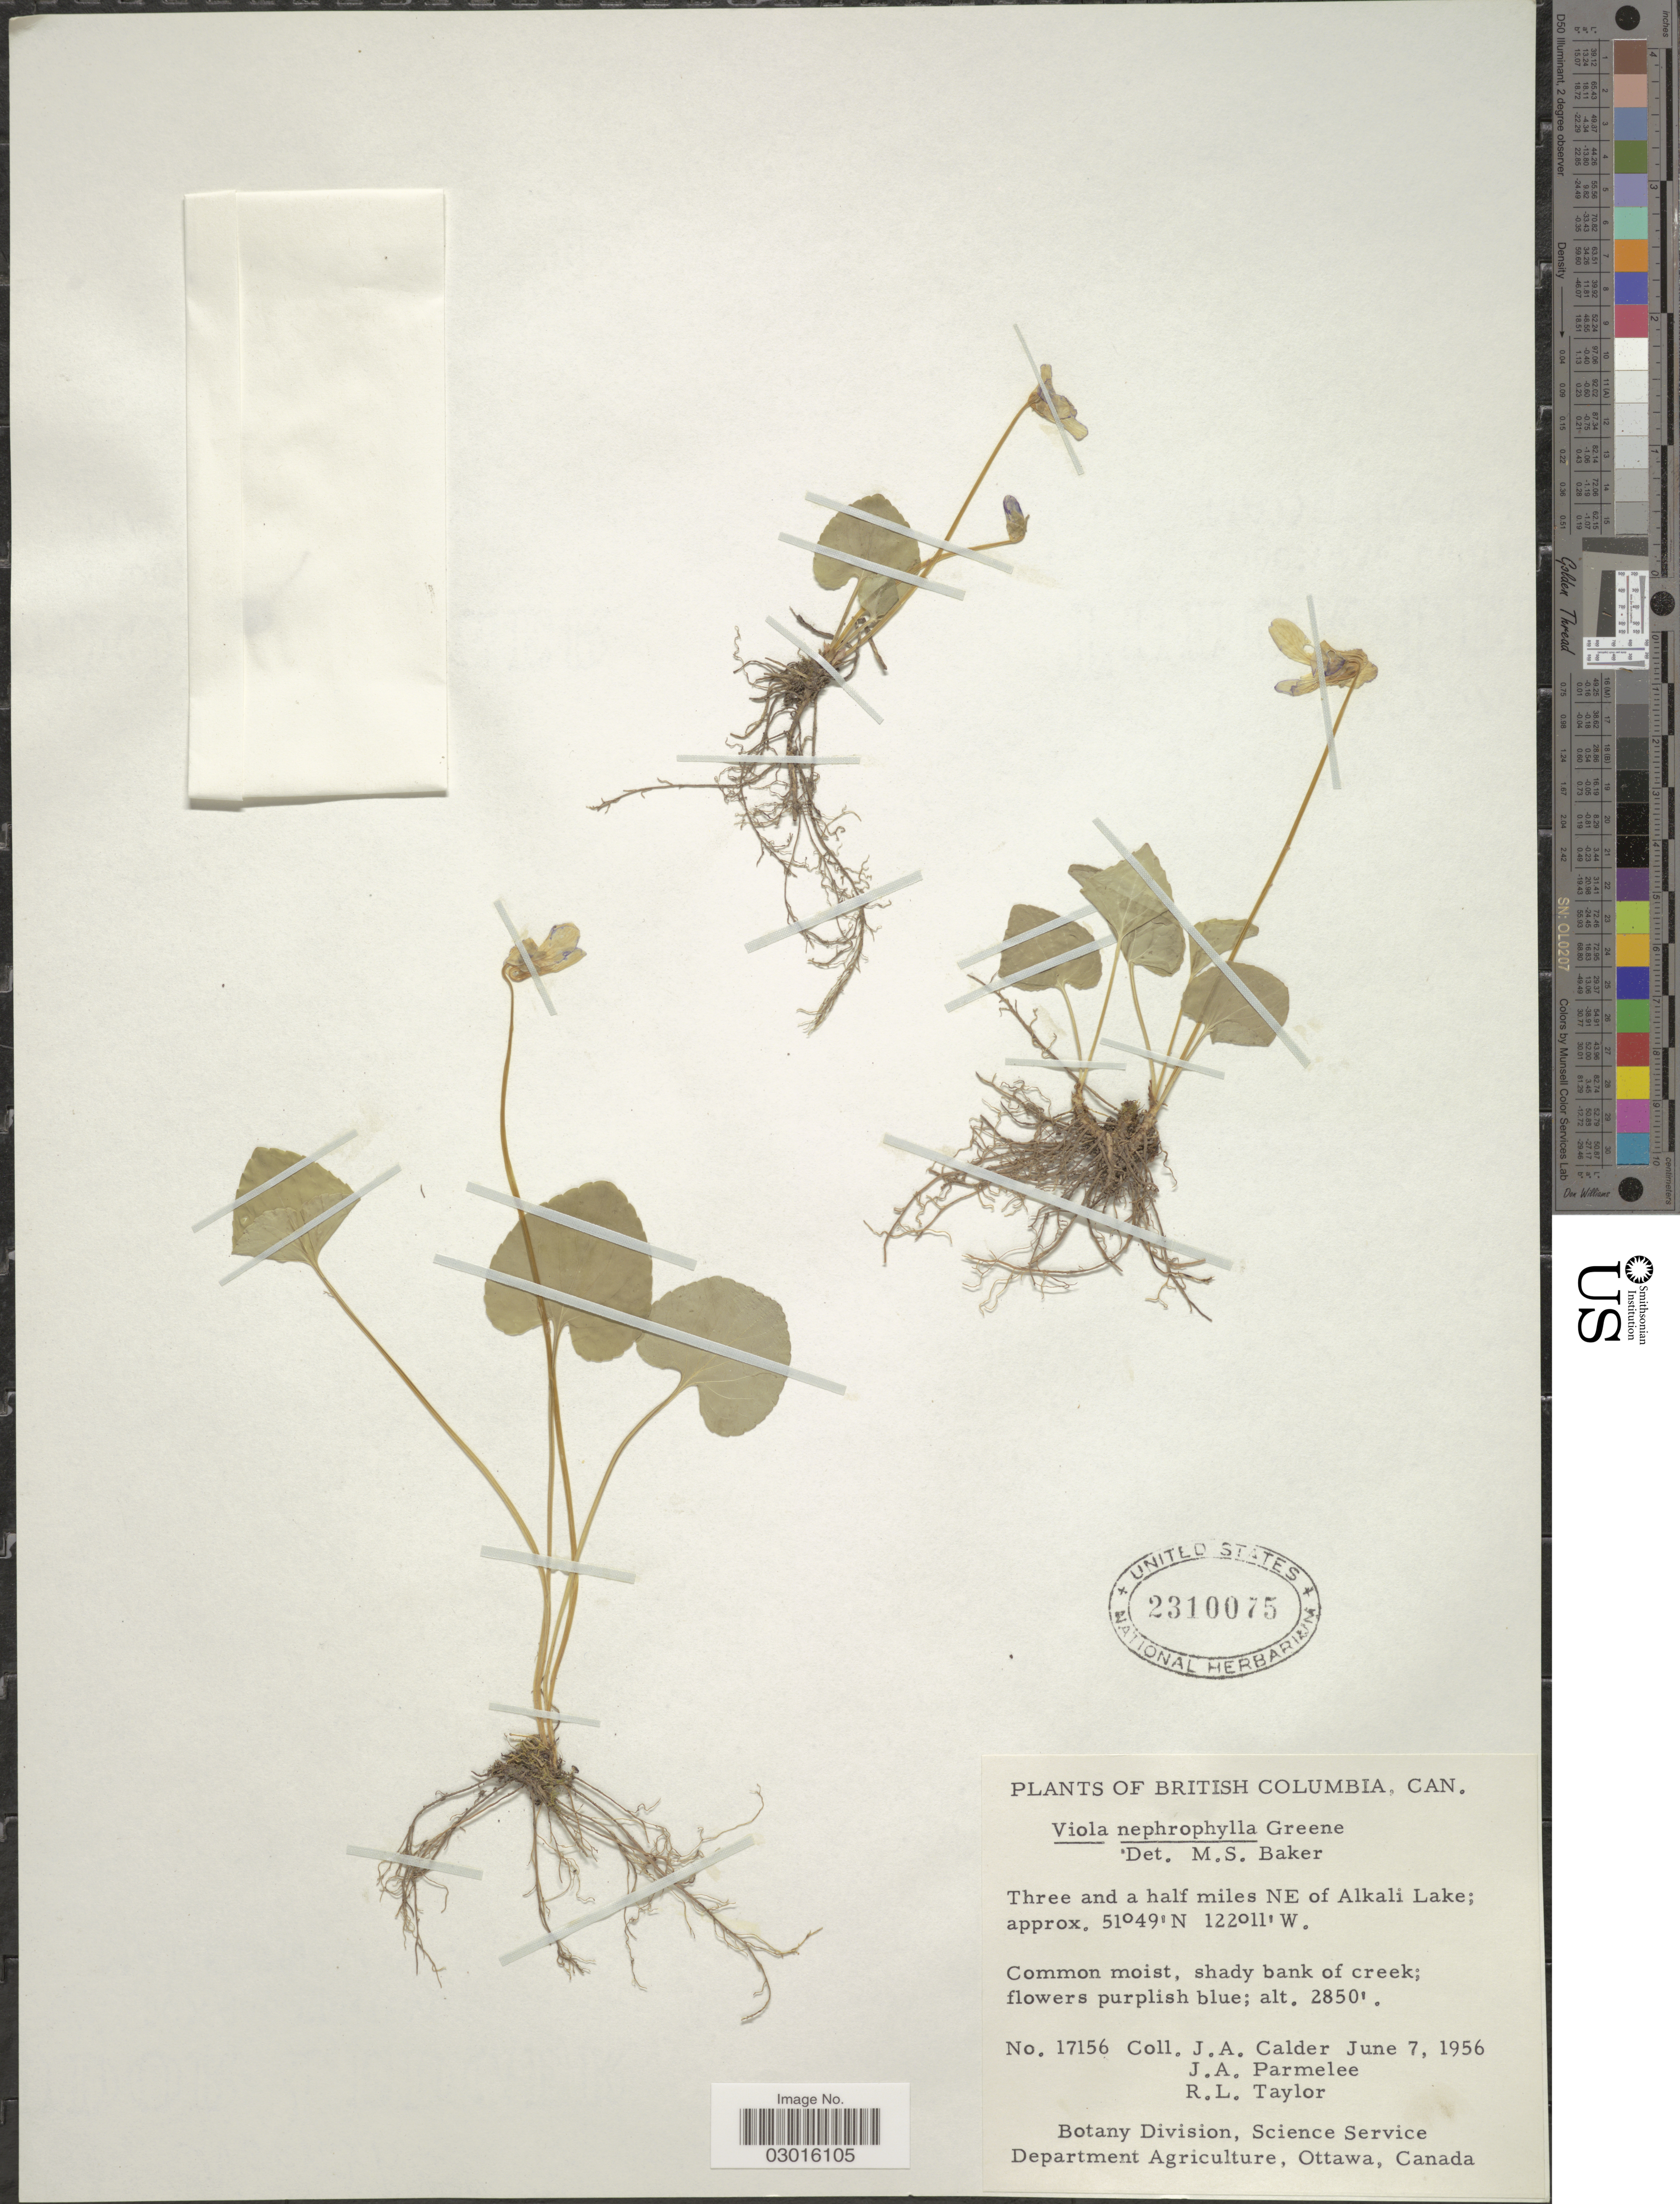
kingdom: Plantae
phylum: Tracheophyta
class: Magnoliopsida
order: Malpighiales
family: Violaceae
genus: Viola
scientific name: Viola nephrophylla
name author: Greene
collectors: J. A. Calder, J. A. Parmelee & R. Taylor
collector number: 17156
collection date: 1956-06-07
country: Canada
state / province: British Columbia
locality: Three and a half miles NE of Alkali Lake.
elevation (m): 869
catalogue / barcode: US 2310075